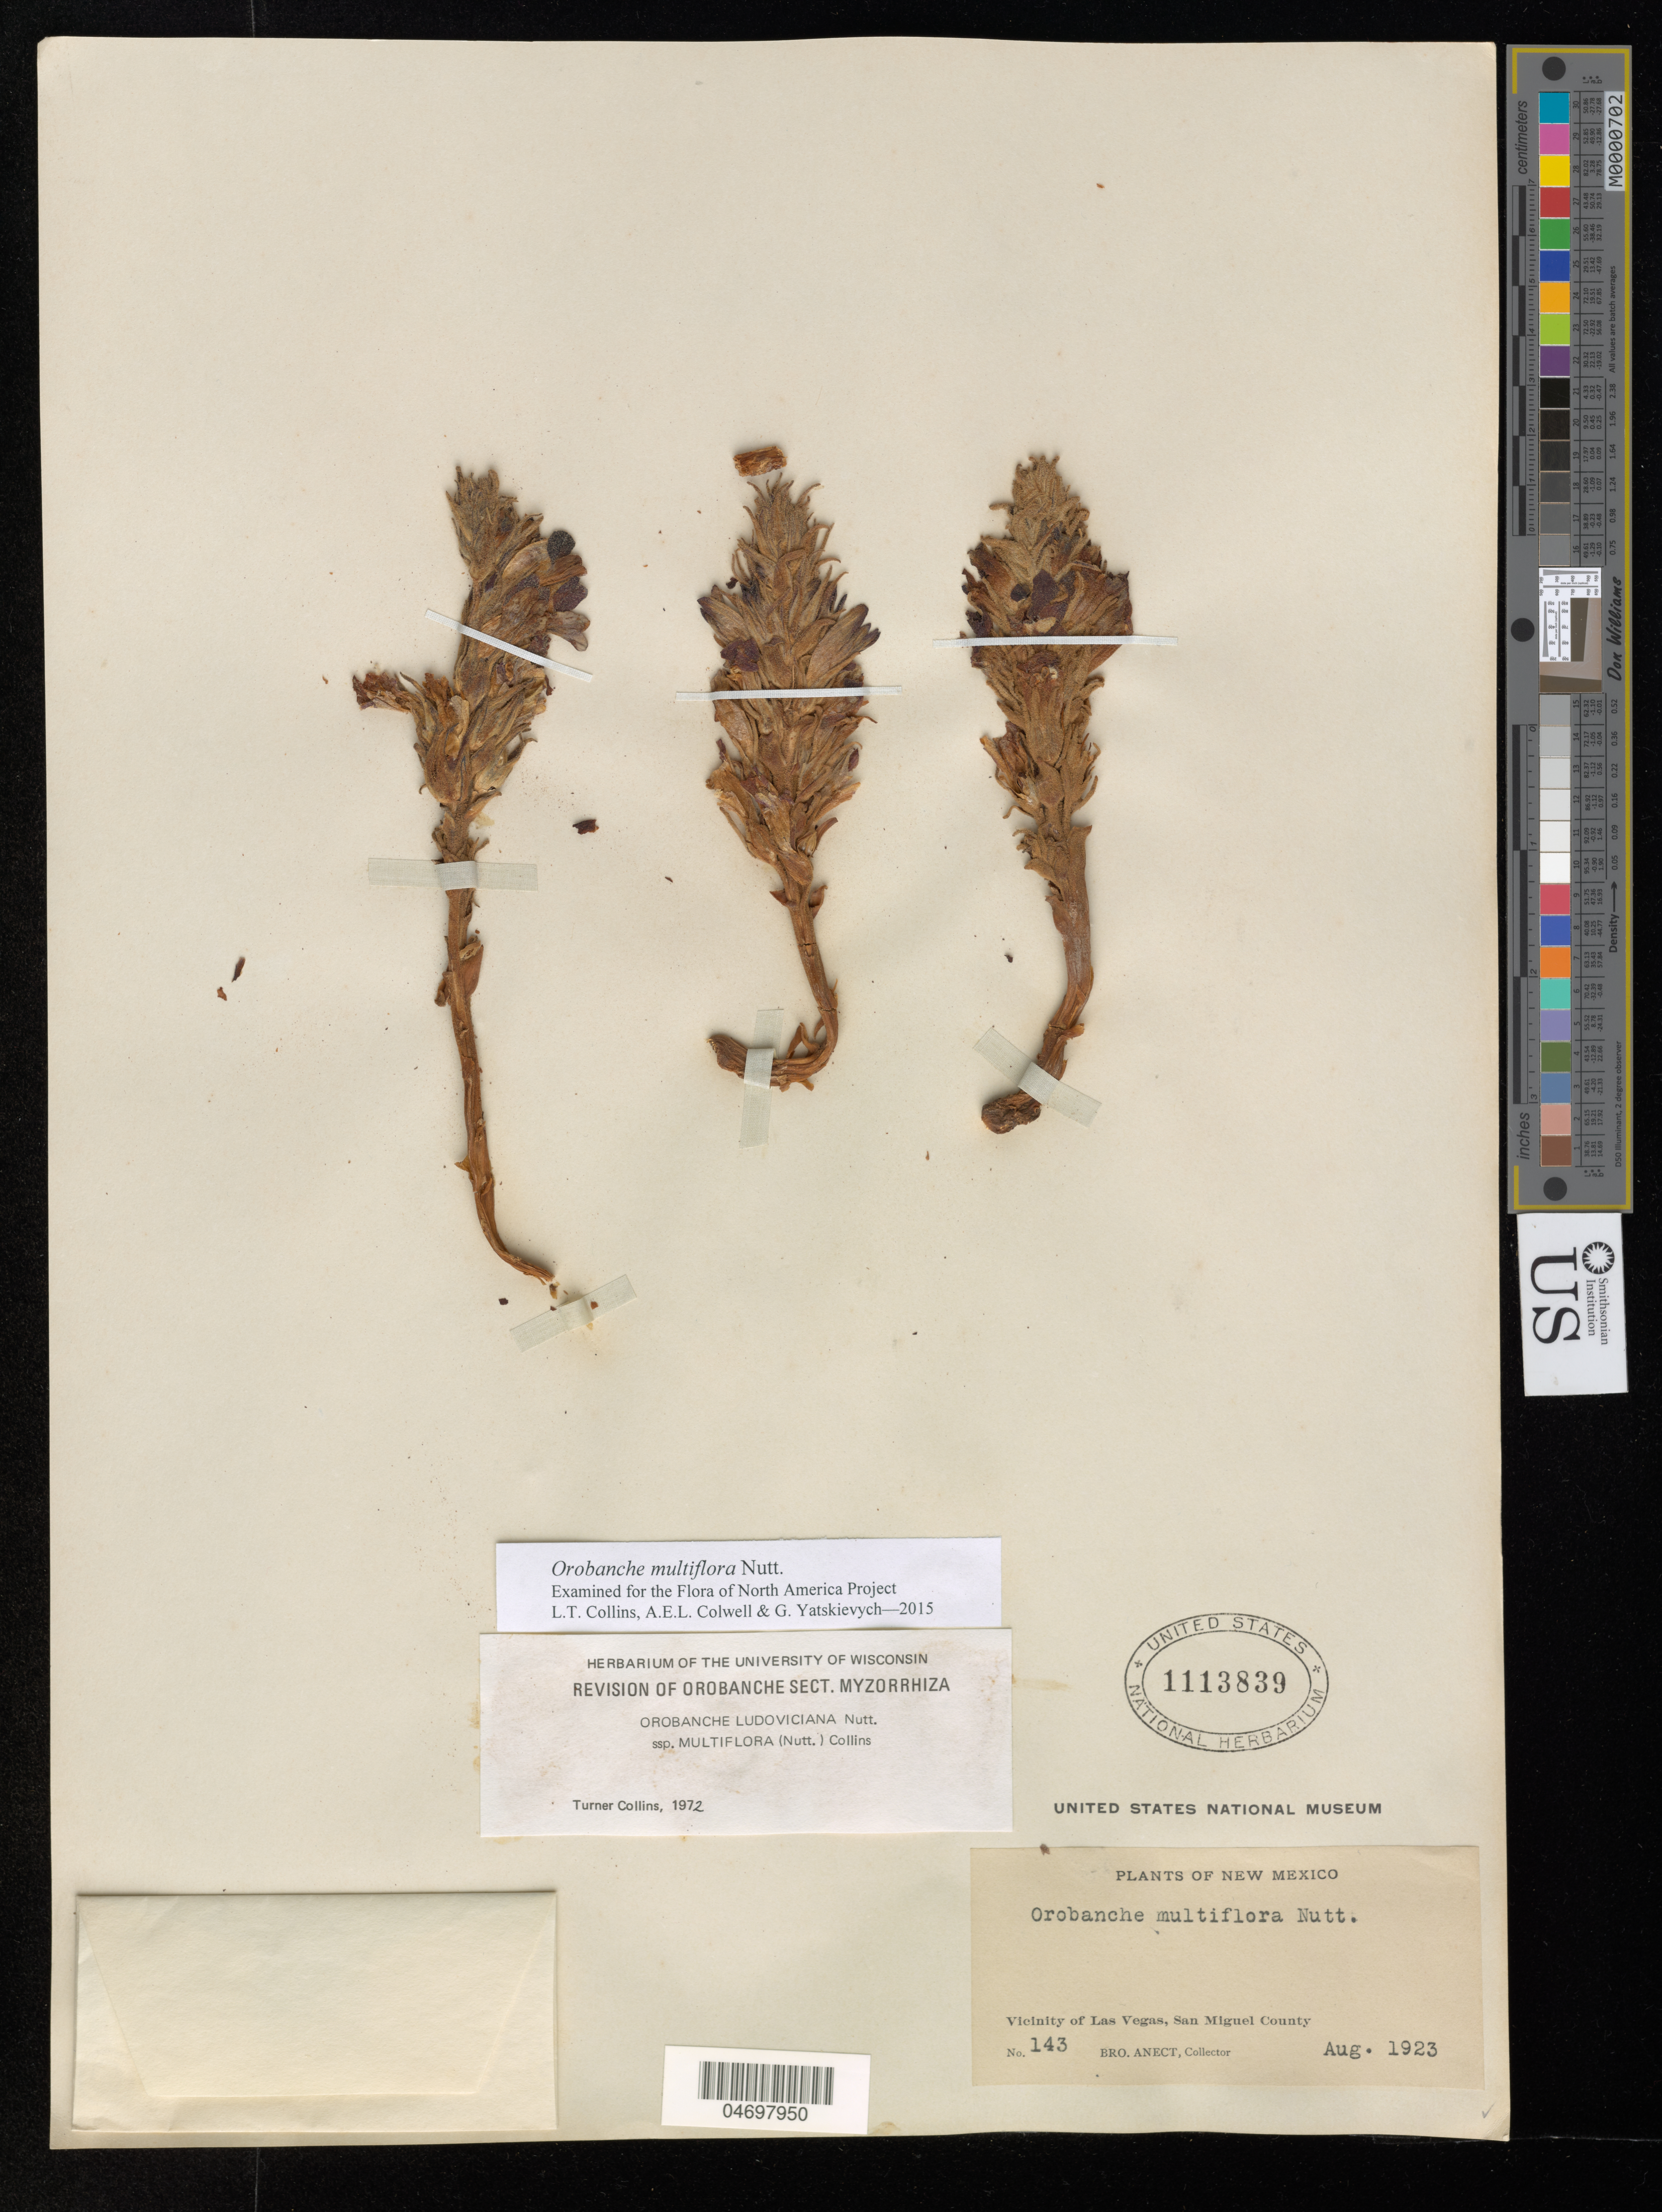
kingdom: Plantae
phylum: Tracheophyta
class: Magnoliopsida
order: Lamiales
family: Orobanchaceae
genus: Orobanche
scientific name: Orobanche multiflora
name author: Nutt.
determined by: Collins, L. T.; Colwell, A. E.; Yatskievych, G. A.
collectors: B. Anect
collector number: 143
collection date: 1923-08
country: United States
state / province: New Mexico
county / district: San Miguel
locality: Vicinity of Las Vegas.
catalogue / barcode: US 1113839